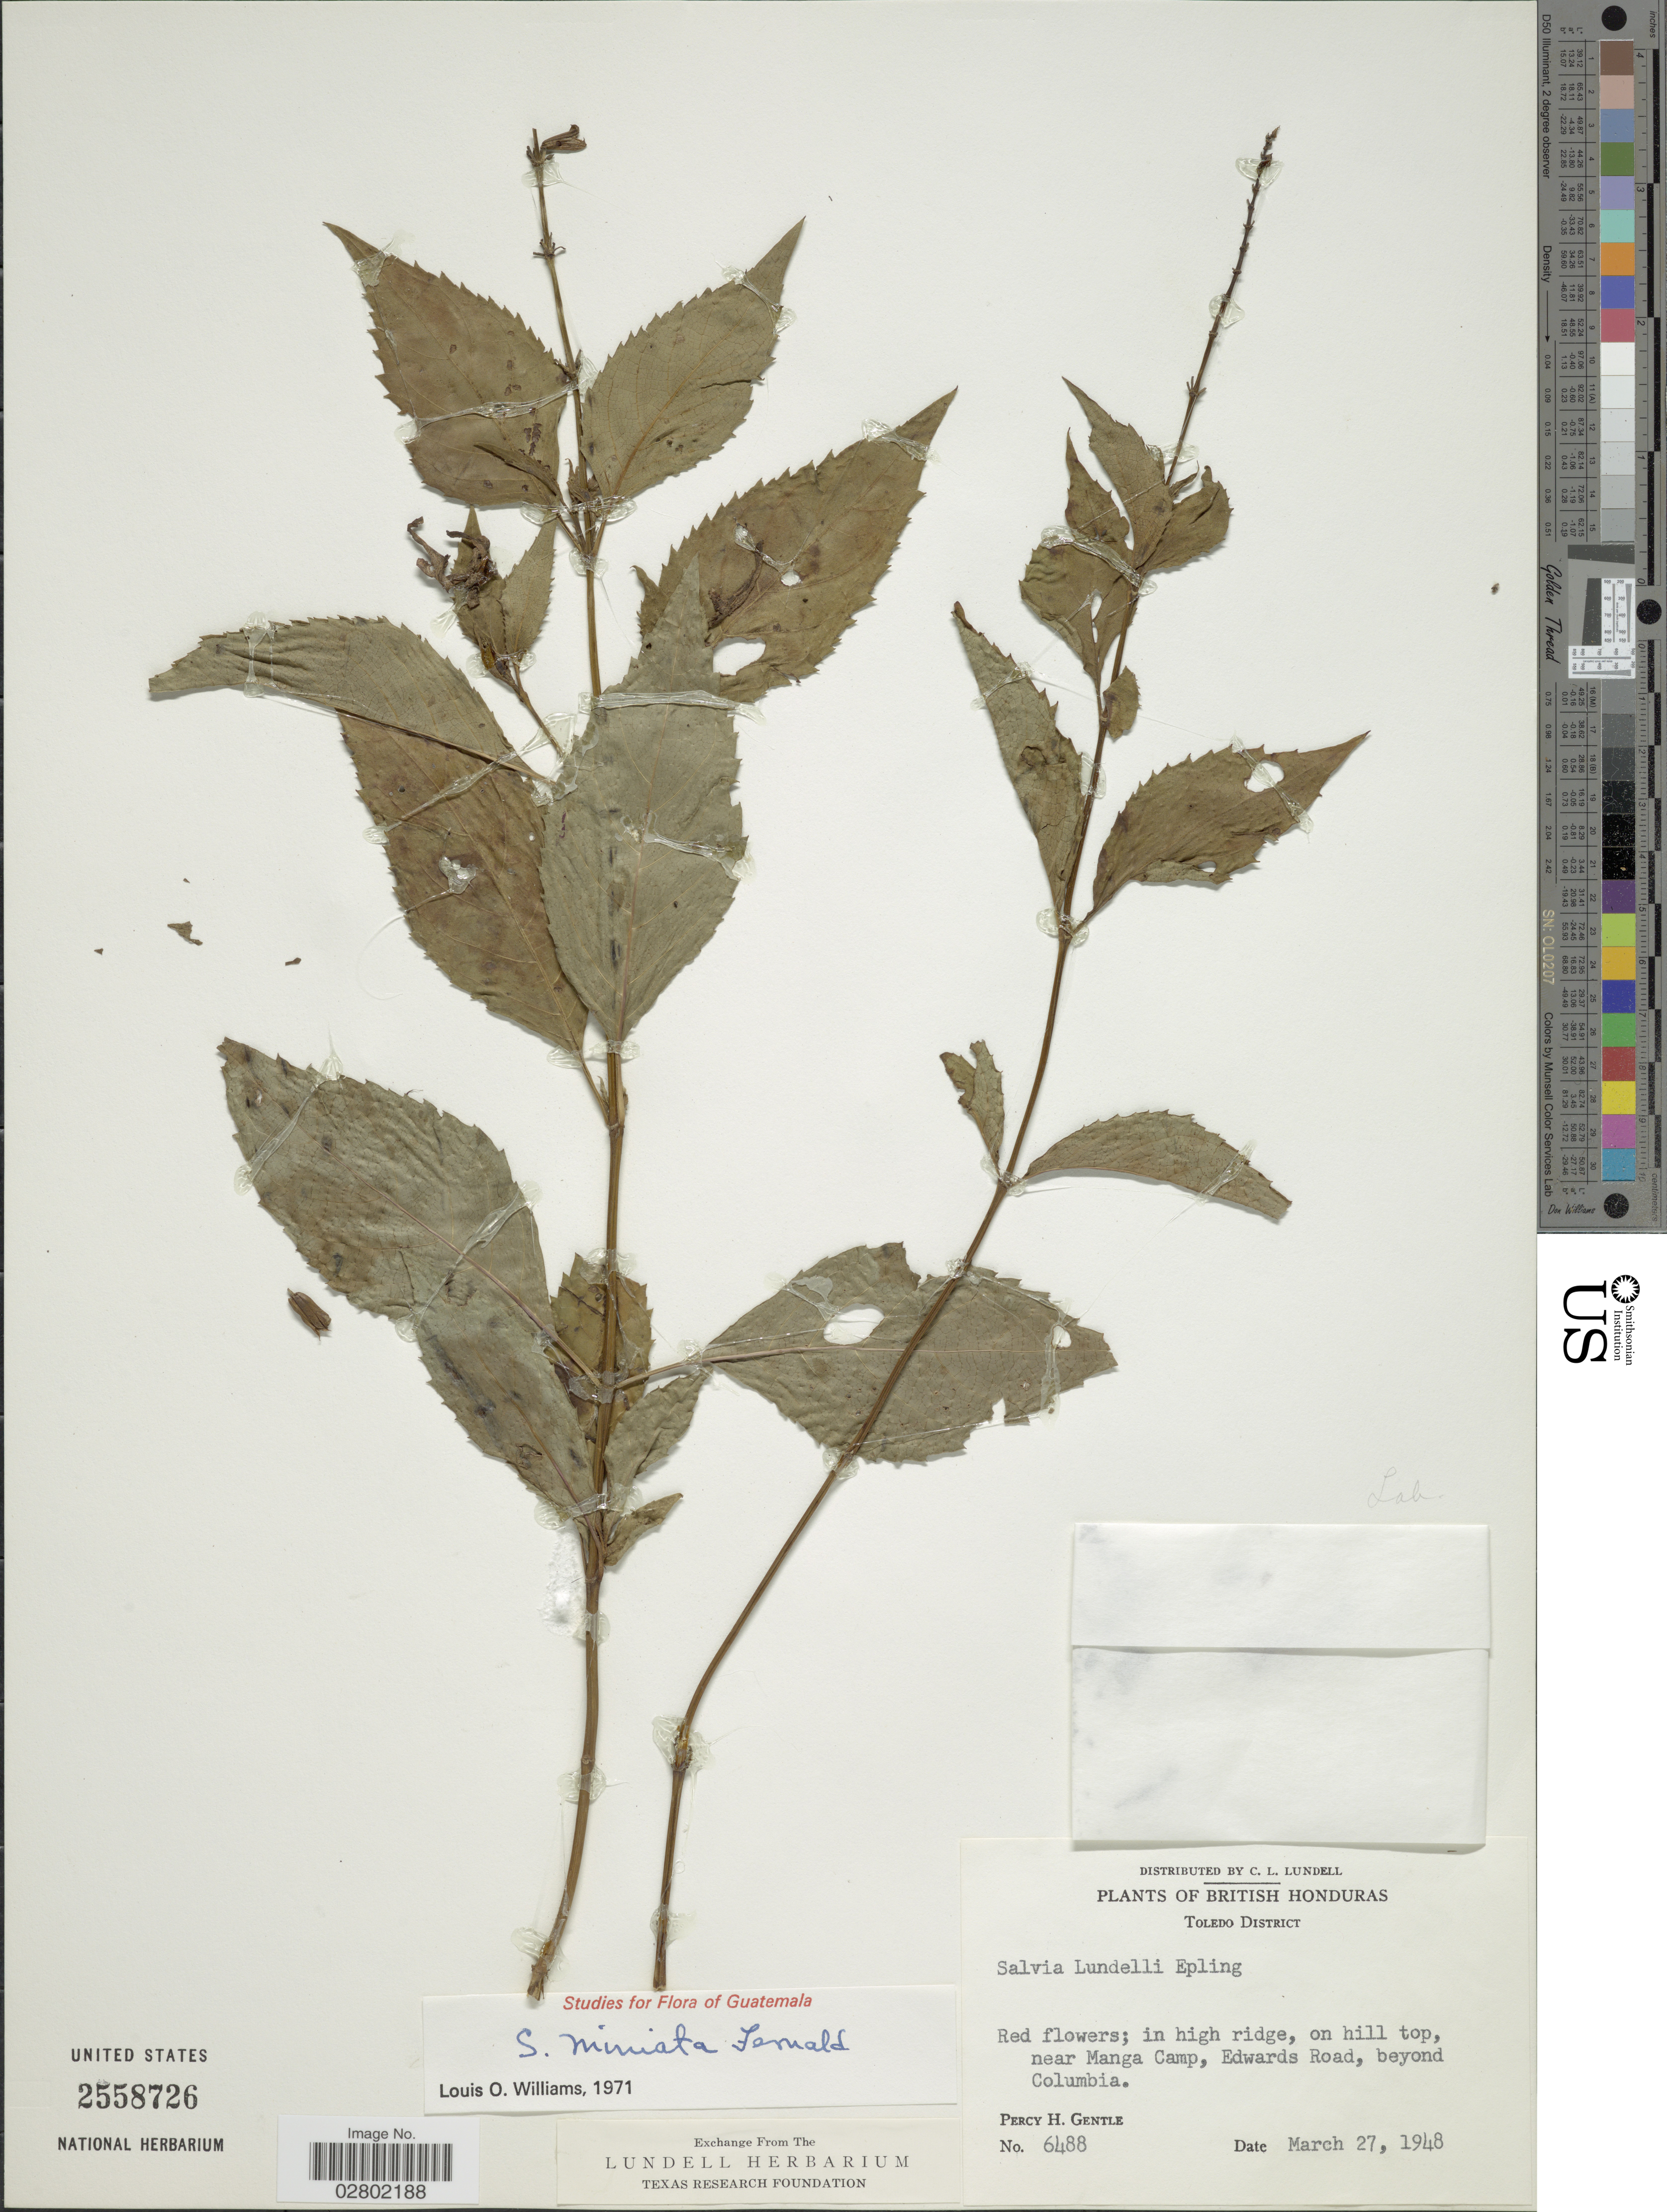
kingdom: Plantae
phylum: Tracheophyta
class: Magnoliopsida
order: Lamiales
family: Lamiaceae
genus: Salvia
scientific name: Salvia miniata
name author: Fernald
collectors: P. H. Gentle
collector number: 6488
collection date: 1948-03-27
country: Belize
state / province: Toledo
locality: British Honduras, Toledo District, near Manga Camp, Edwards Road, beyond Columbia.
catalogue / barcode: US 2558726